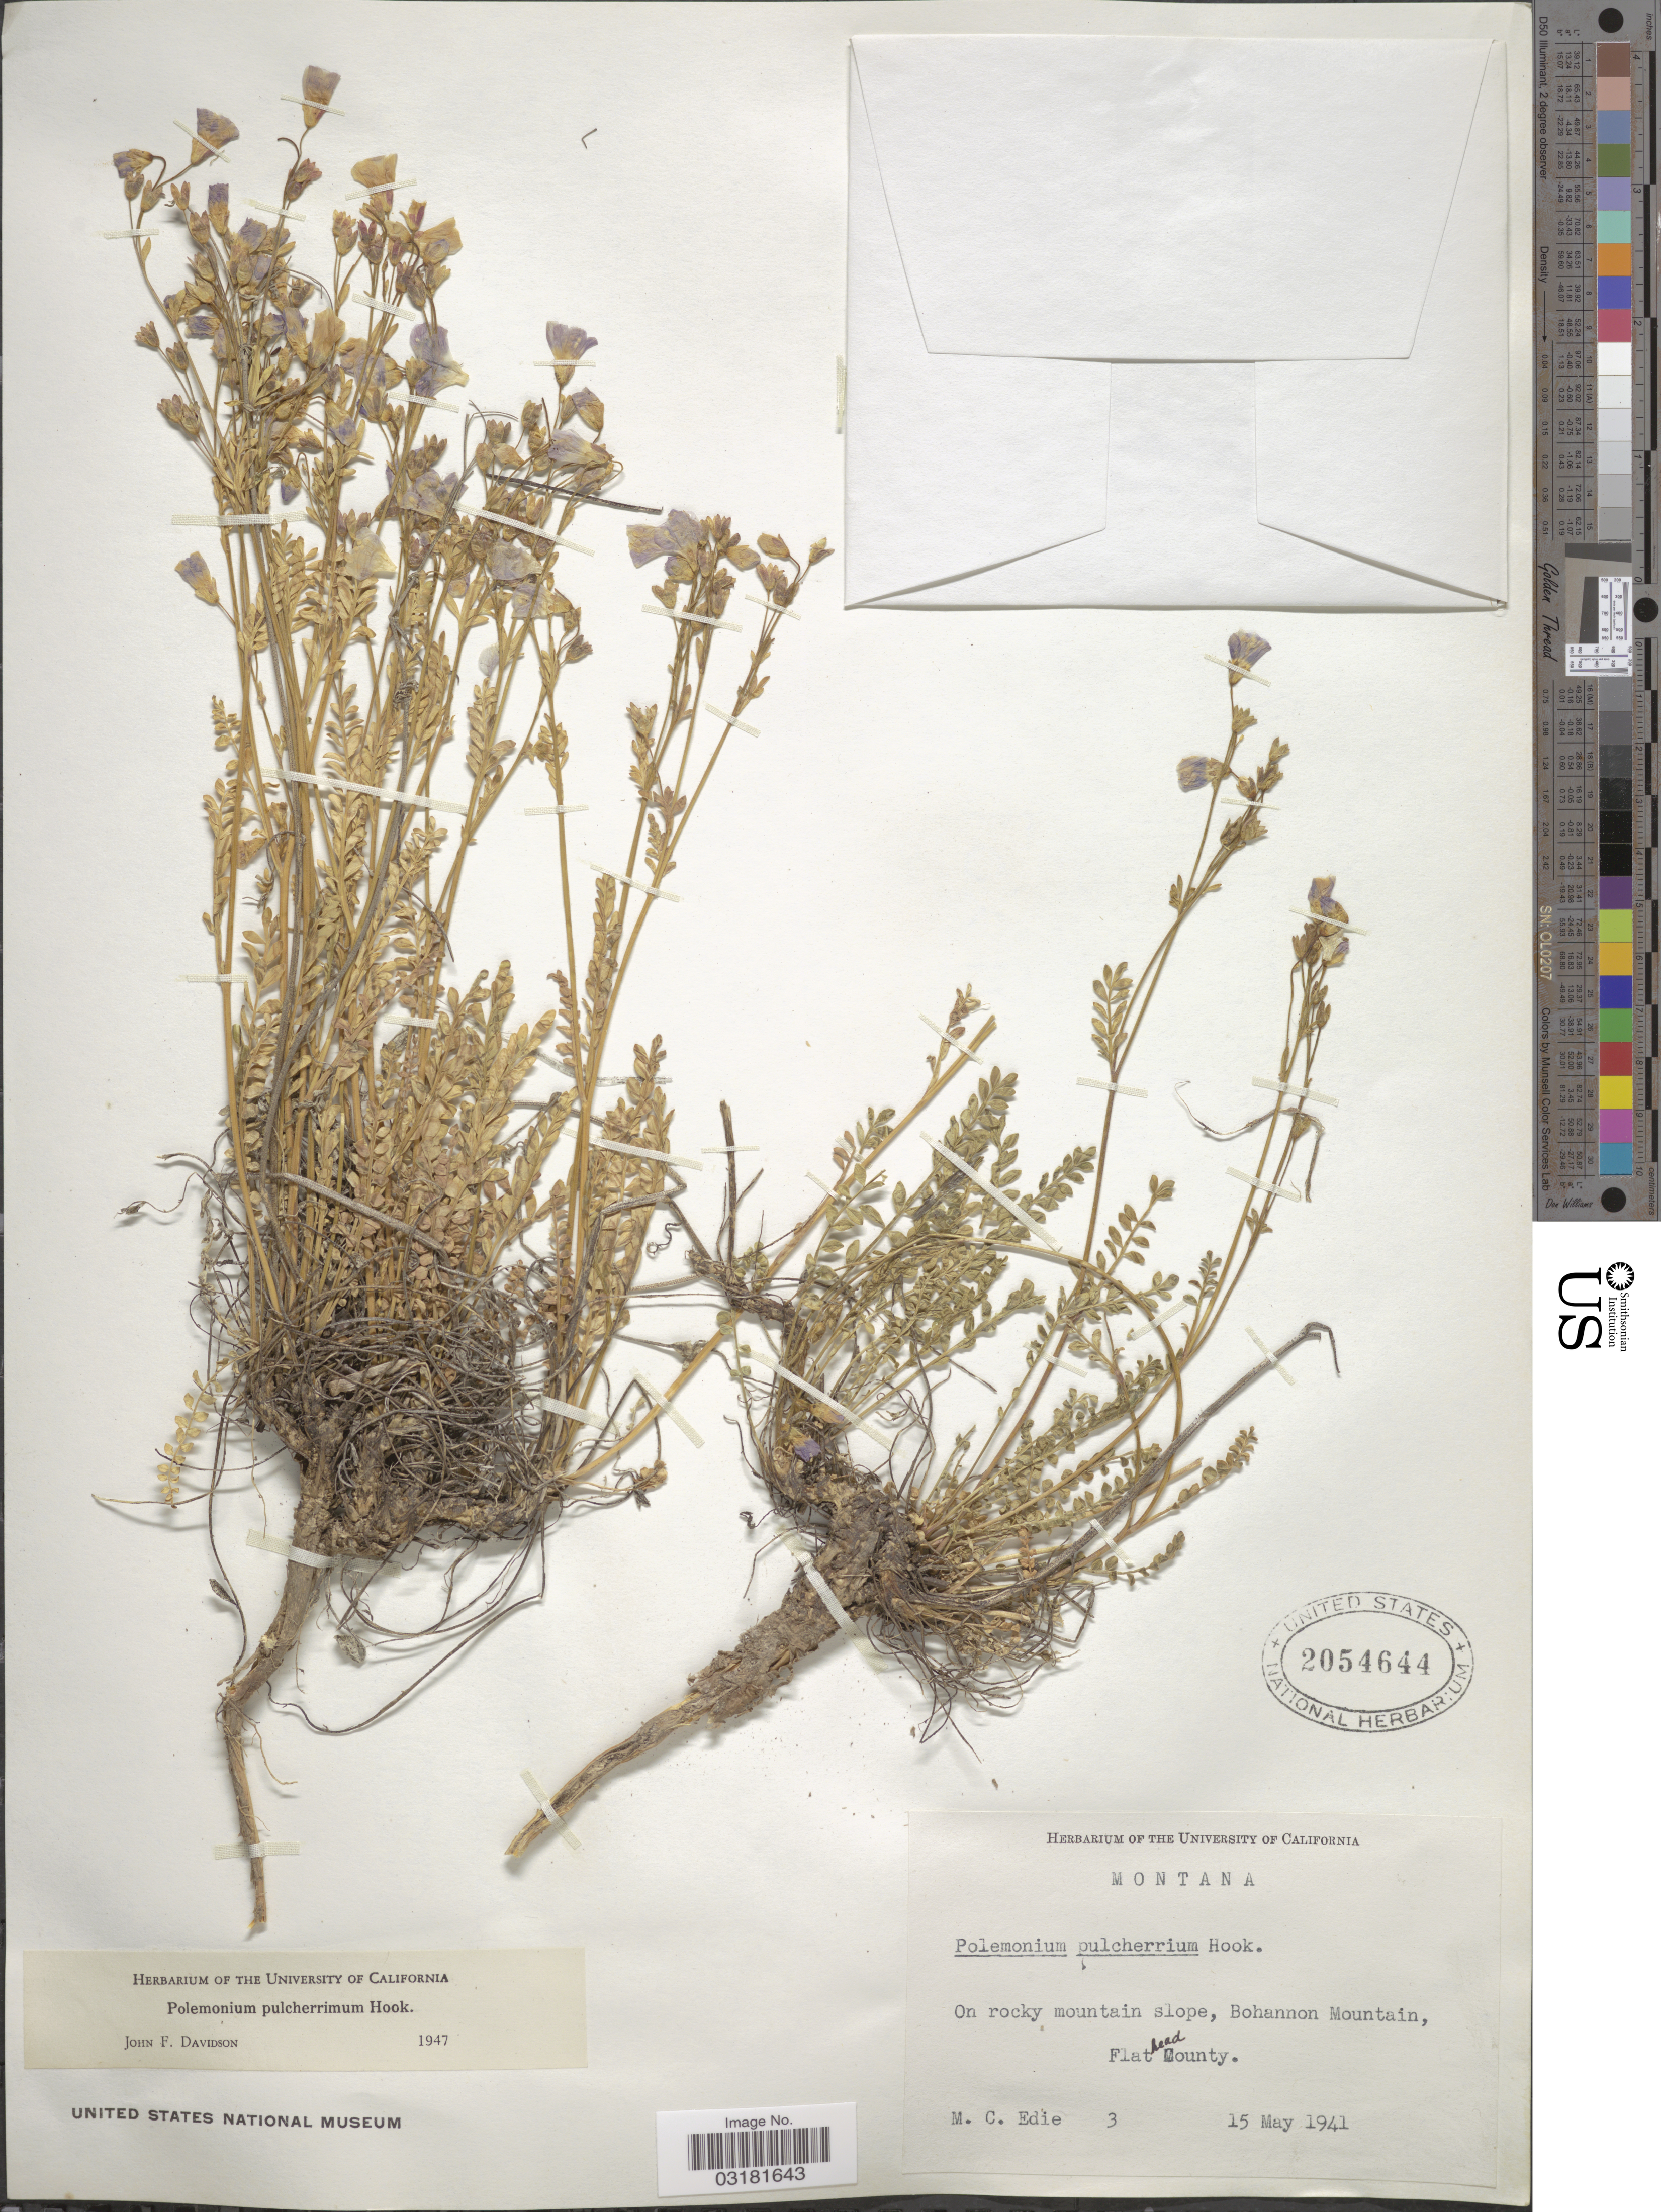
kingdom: Plantae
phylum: Tracheophyta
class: Magnoliopsida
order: Ericales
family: Polemoniaceae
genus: Polemonium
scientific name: Polemonium pulcherrimum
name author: Hook.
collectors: M. Edie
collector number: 3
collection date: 1941-05-15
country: United States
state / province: Montana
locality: On rocky mountain slope, Bohannon Mountain, Flathead County.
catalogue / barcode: US 2054644